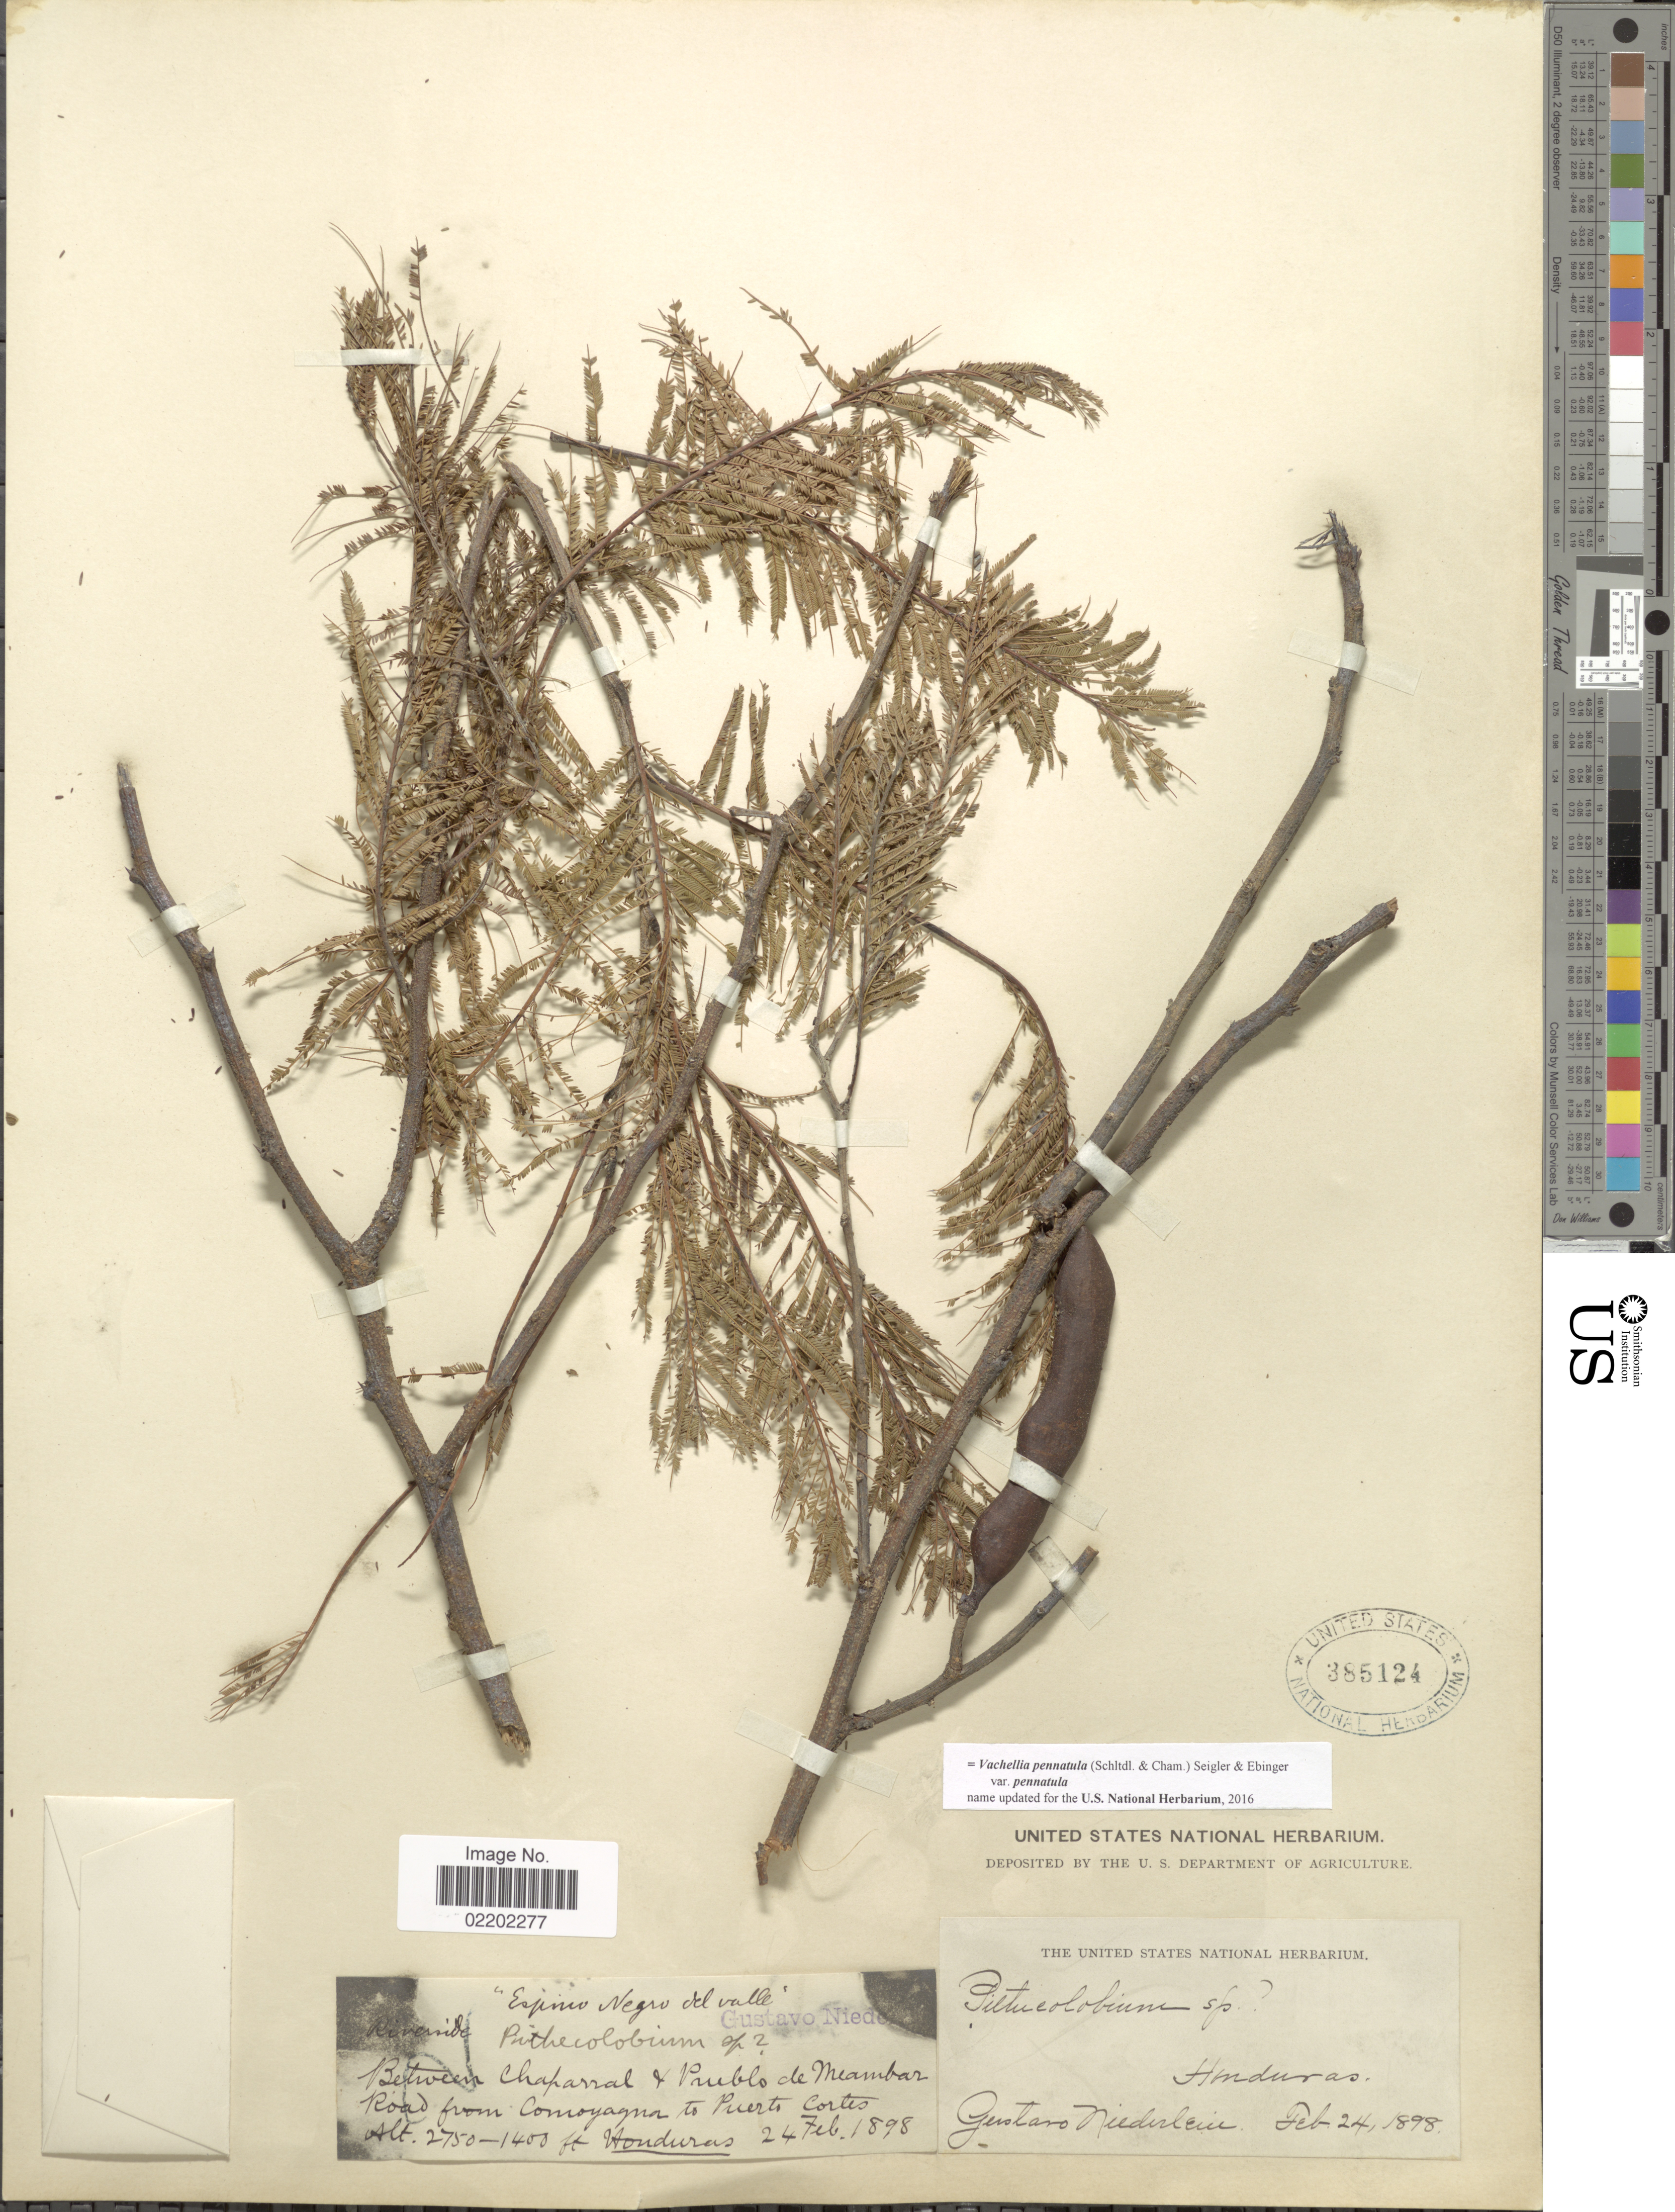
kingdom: Plantae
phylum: Tracheophyta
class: Magnoliopsida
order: Fabales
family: Fabaceae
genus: Vachellia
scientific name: Vachellia pennatula var. pennatula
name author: (Schltdl. & Cham.) Seigler & Ebinger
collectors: G. Niederlein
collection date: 1898-02-24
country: Honduras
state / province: Comayagua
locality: Between Chaparral & Pueblo de Meambar Road from Comayagua to Puerto Cortes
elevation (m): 427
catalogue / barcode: US 385124